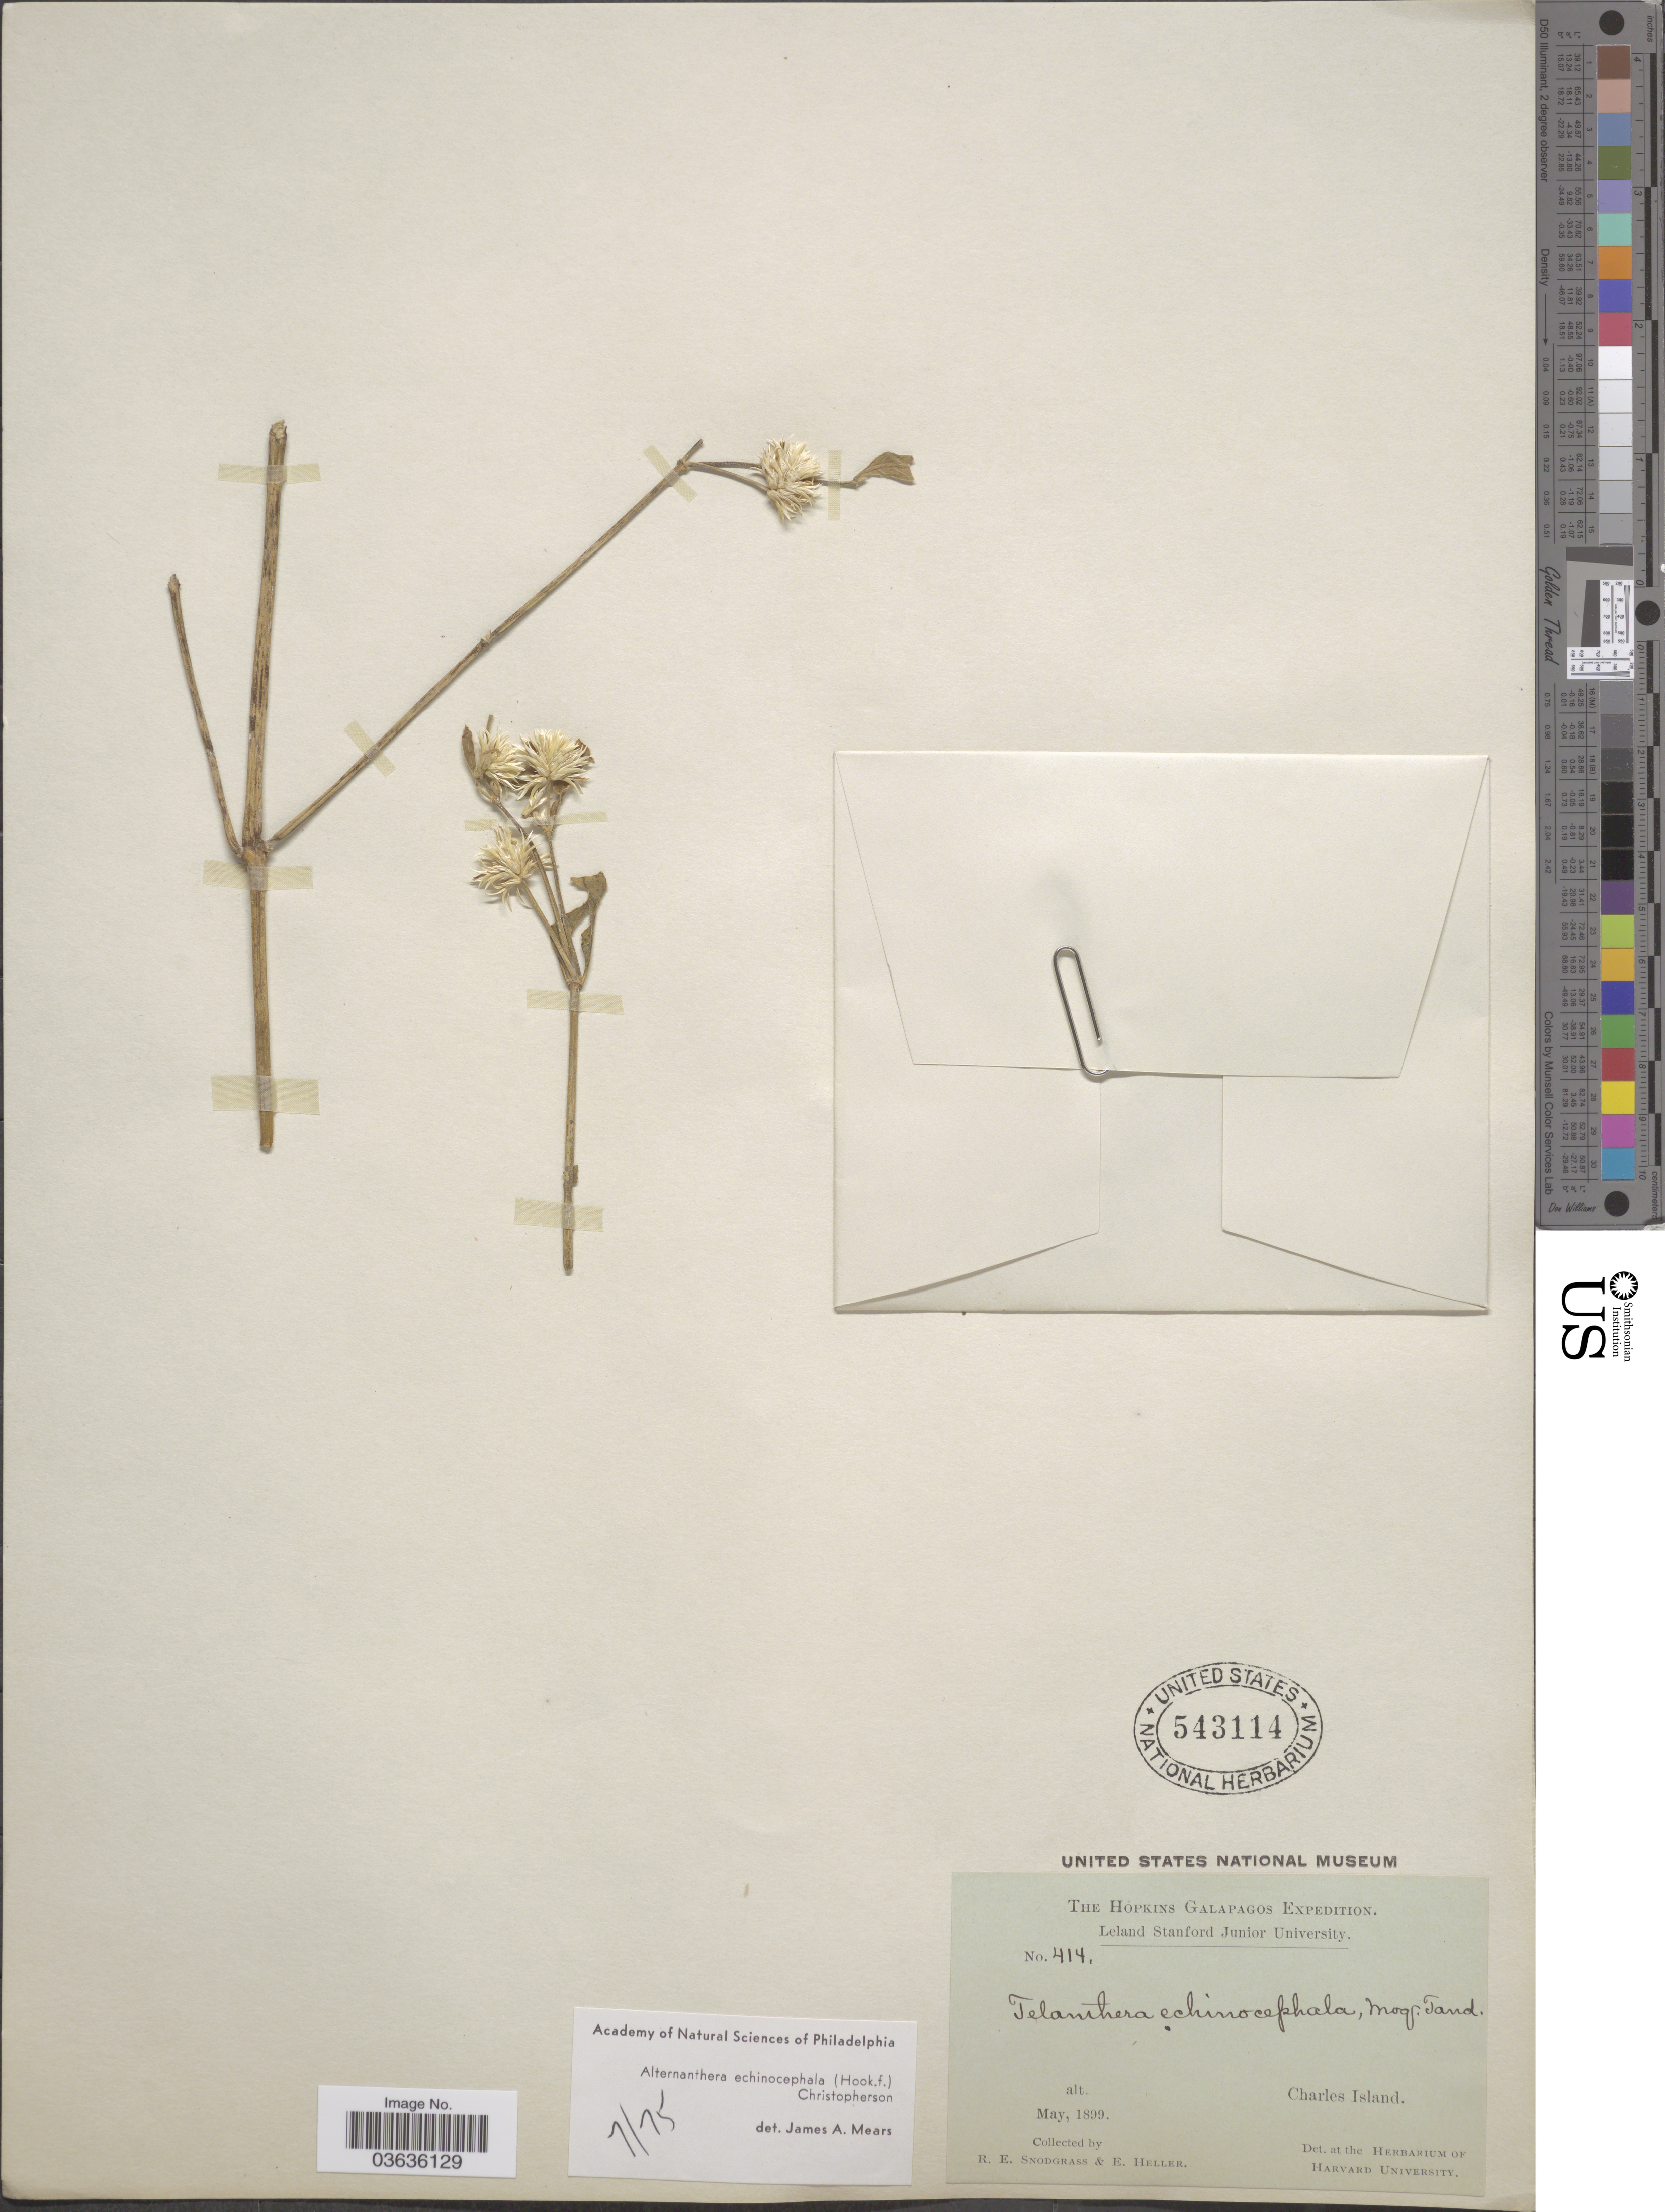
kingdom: Plantae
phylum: Tracheophyta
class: Magnoliopsida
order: Caryophyllales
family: Amaranthaceae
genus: Alternanthera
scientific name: Alternanthera echinocephala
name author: (Hook. f.) Christoph.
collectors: R. E. Snodgrass & E. Heller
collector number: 414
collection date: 1899-05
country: Ecuador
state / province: Colón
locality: Galapagos. Charles Island.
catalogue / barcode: US 543114